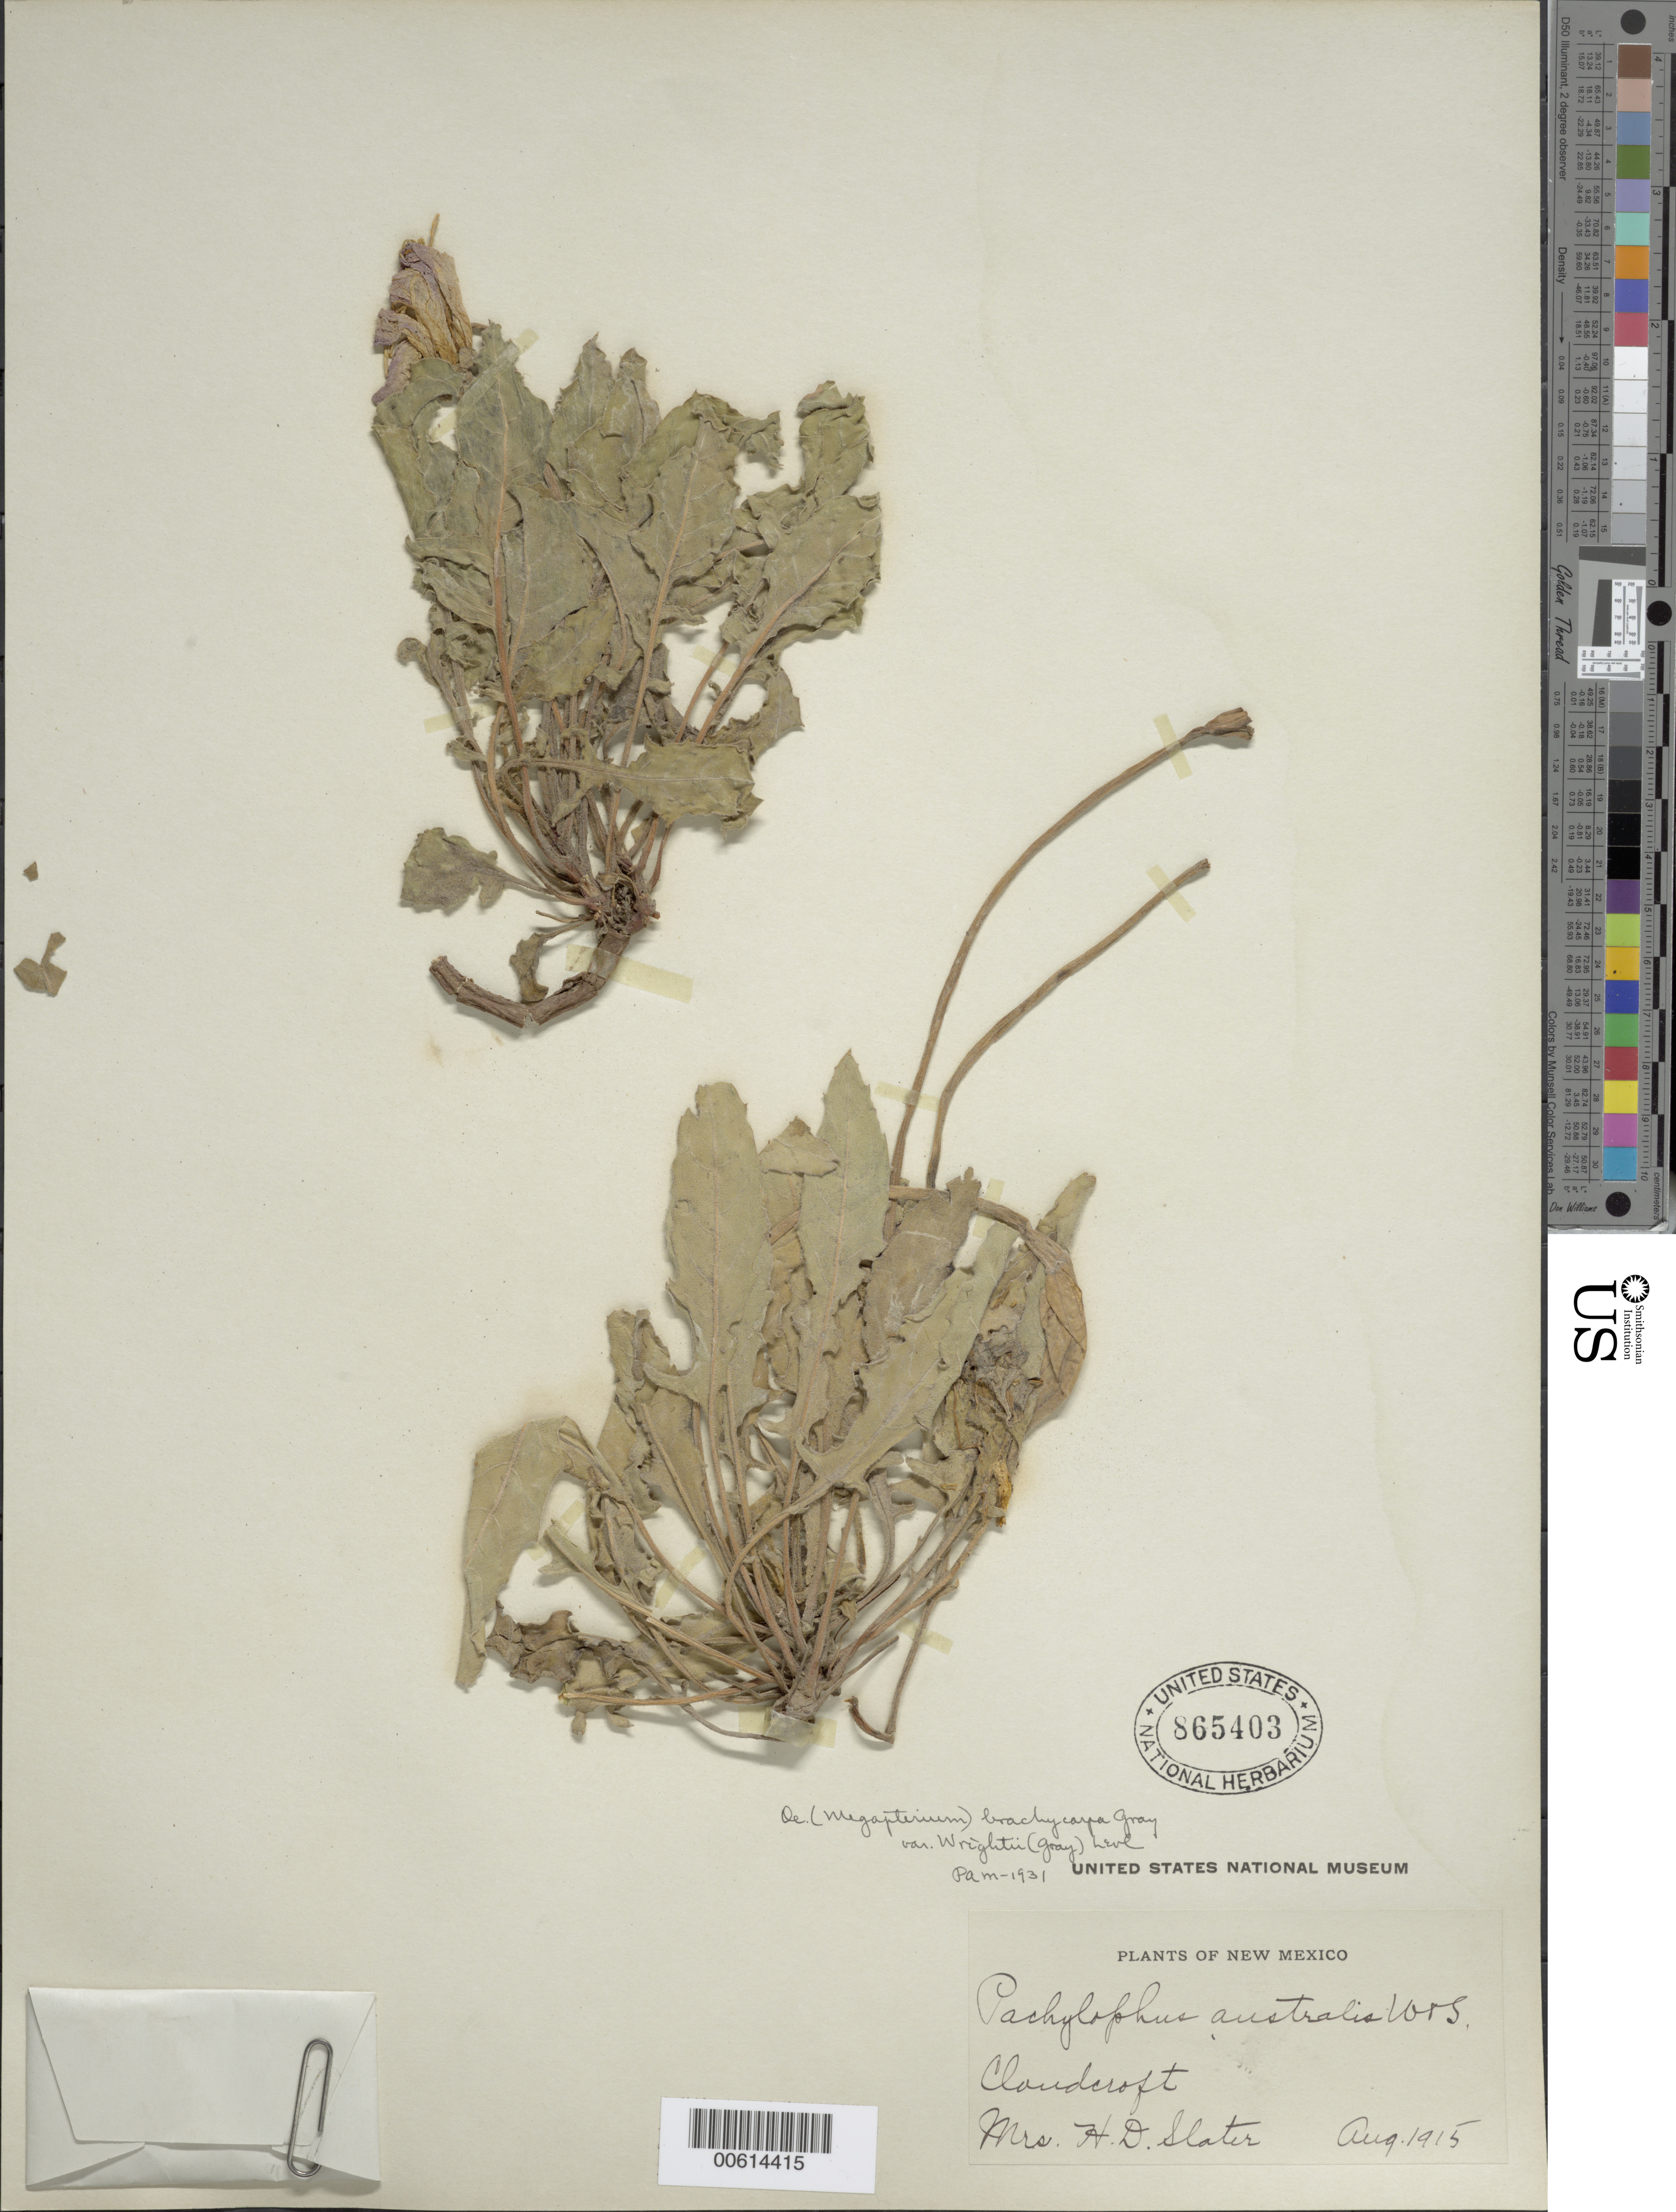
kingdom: Plantae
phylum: Tracheophyta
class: Magnoliopsida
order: Myrtales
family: Onagraceae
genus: Oenothera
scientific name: Oenothera brachycarpa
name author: A. Gray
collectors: H. Slater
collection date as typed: Aug 1915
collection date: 1915-08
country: United States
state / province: New Mexico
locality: Cloudcraft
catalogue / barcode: US 865403